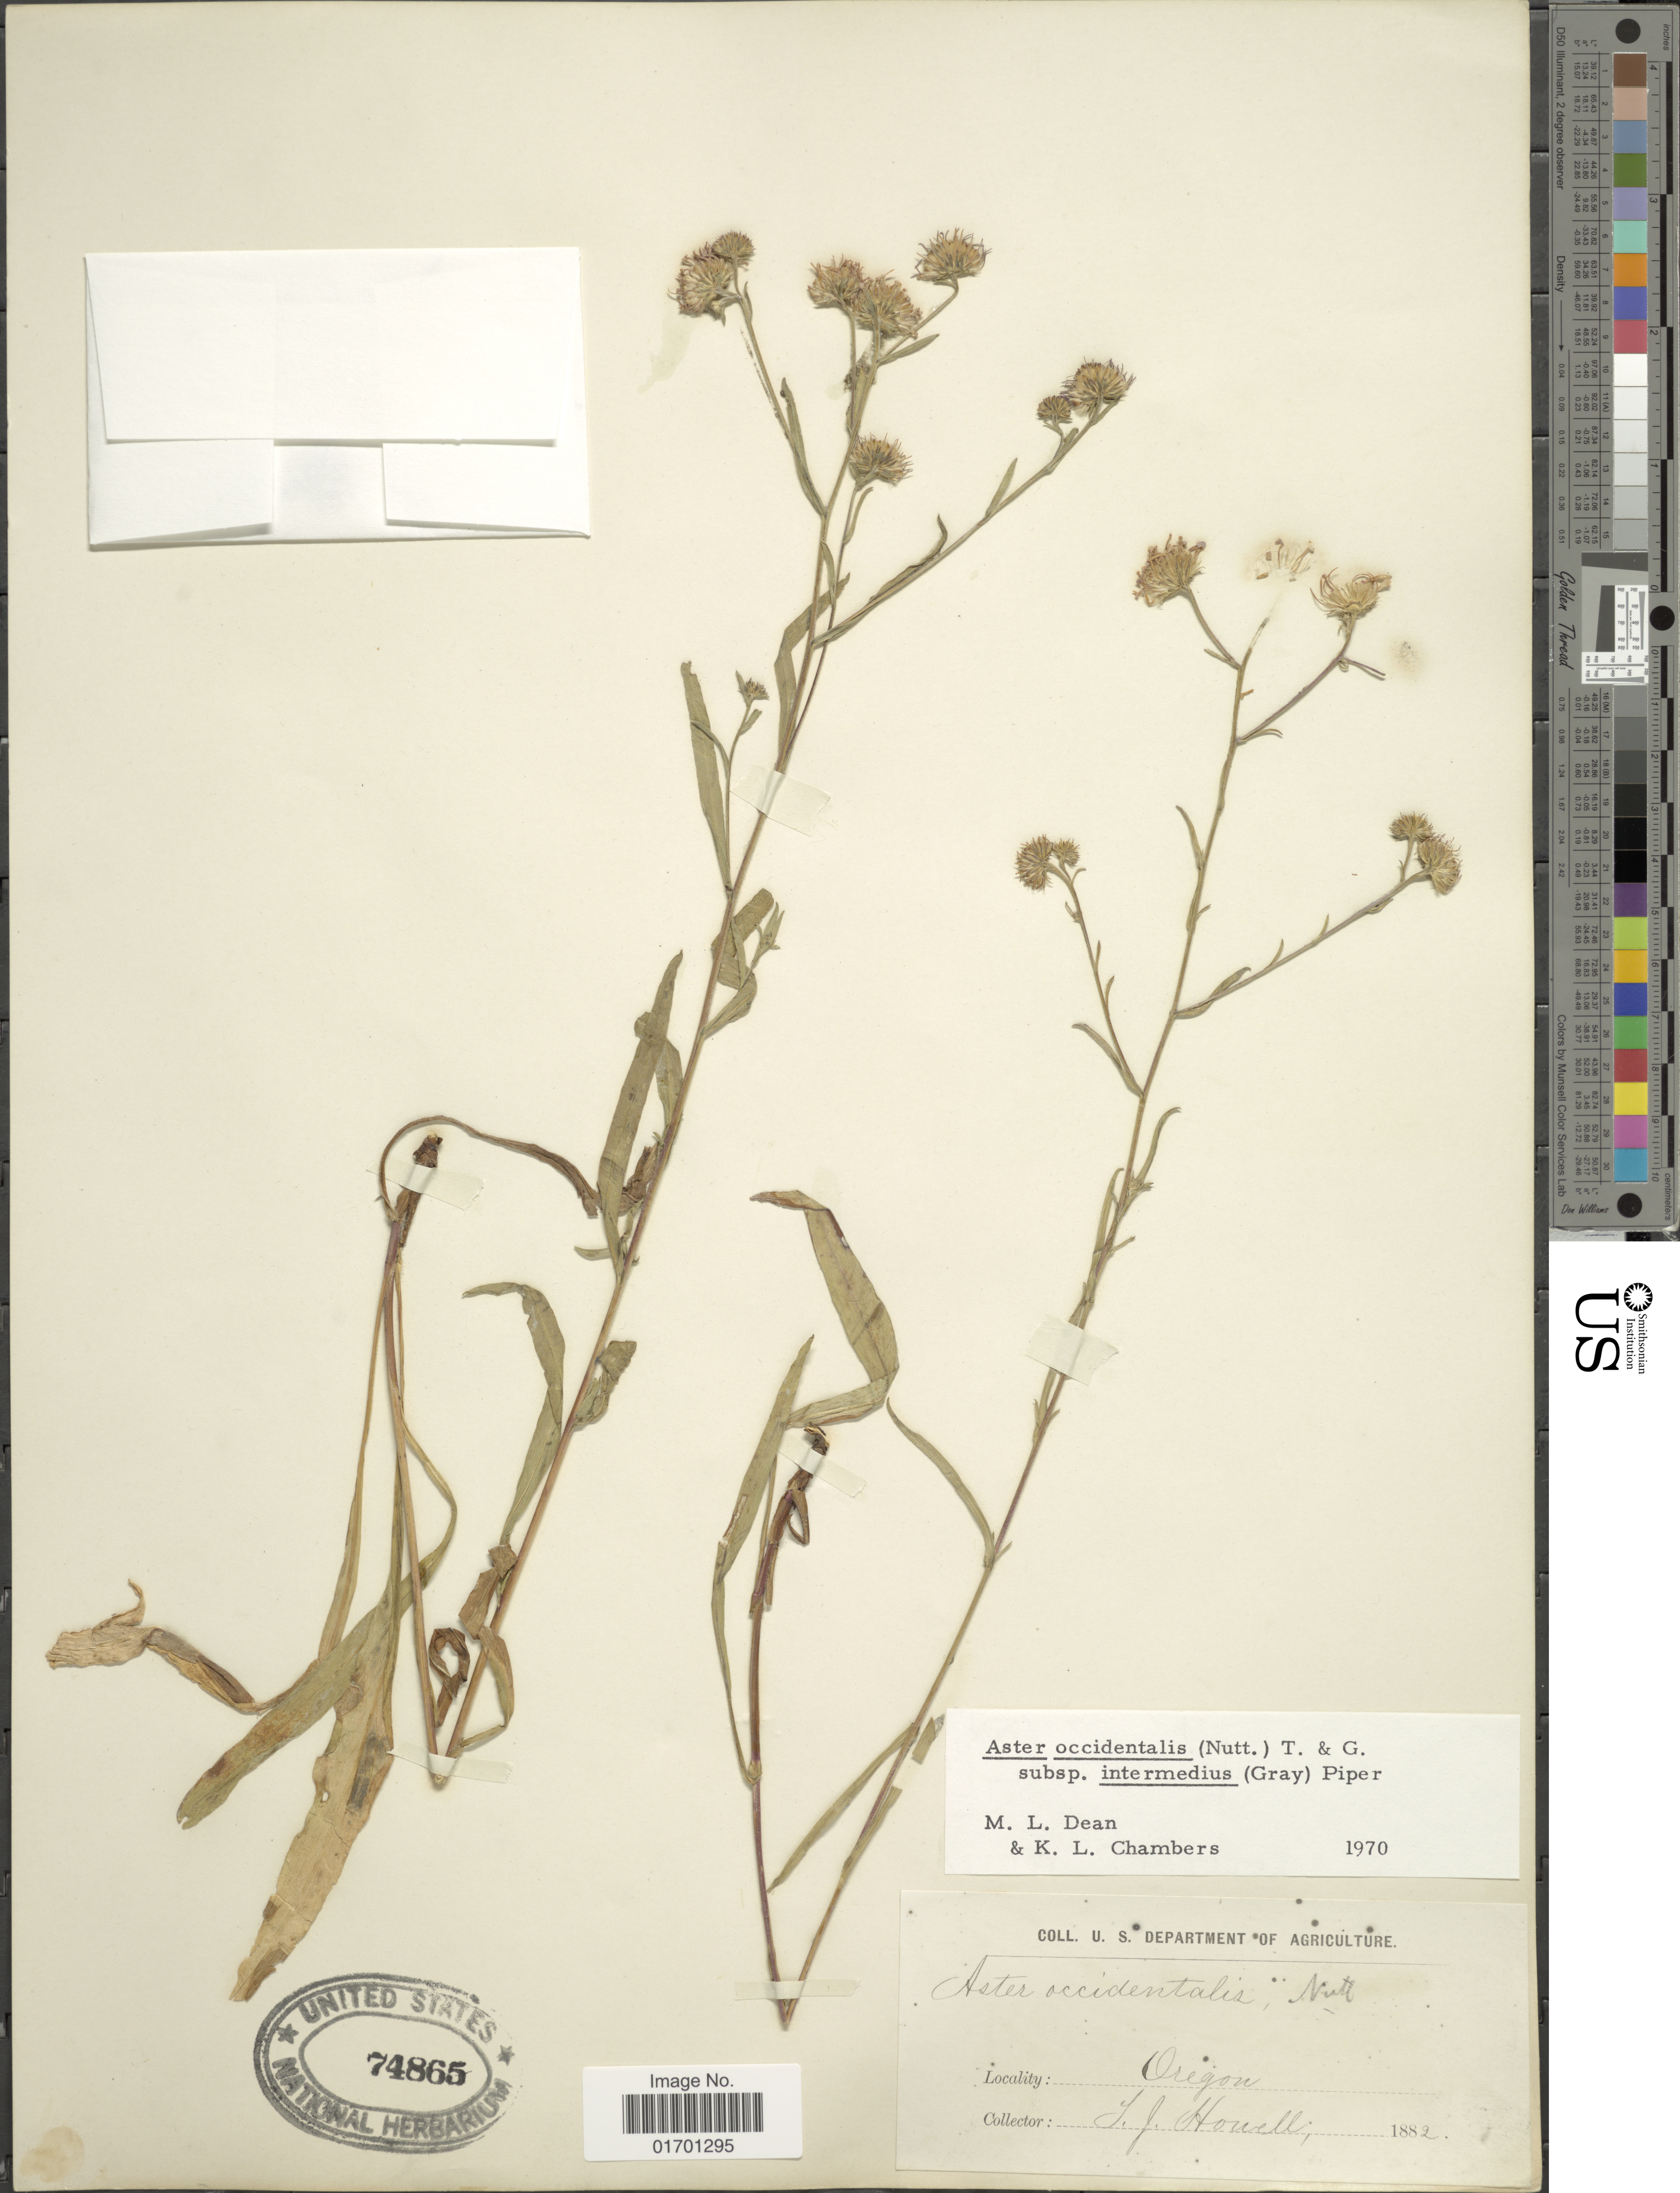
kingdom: Plantae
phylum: Tracheophyta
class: Magnoliopsida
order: Asterales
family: Asteraceae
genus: Symphyotrichum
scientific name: Symphyotrichum spathulatum var. intermedium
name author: (A. Gray) G.L. Nesom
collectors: T. J. Howell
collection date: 1882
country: United States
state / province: Oregon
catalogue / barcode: US 74865